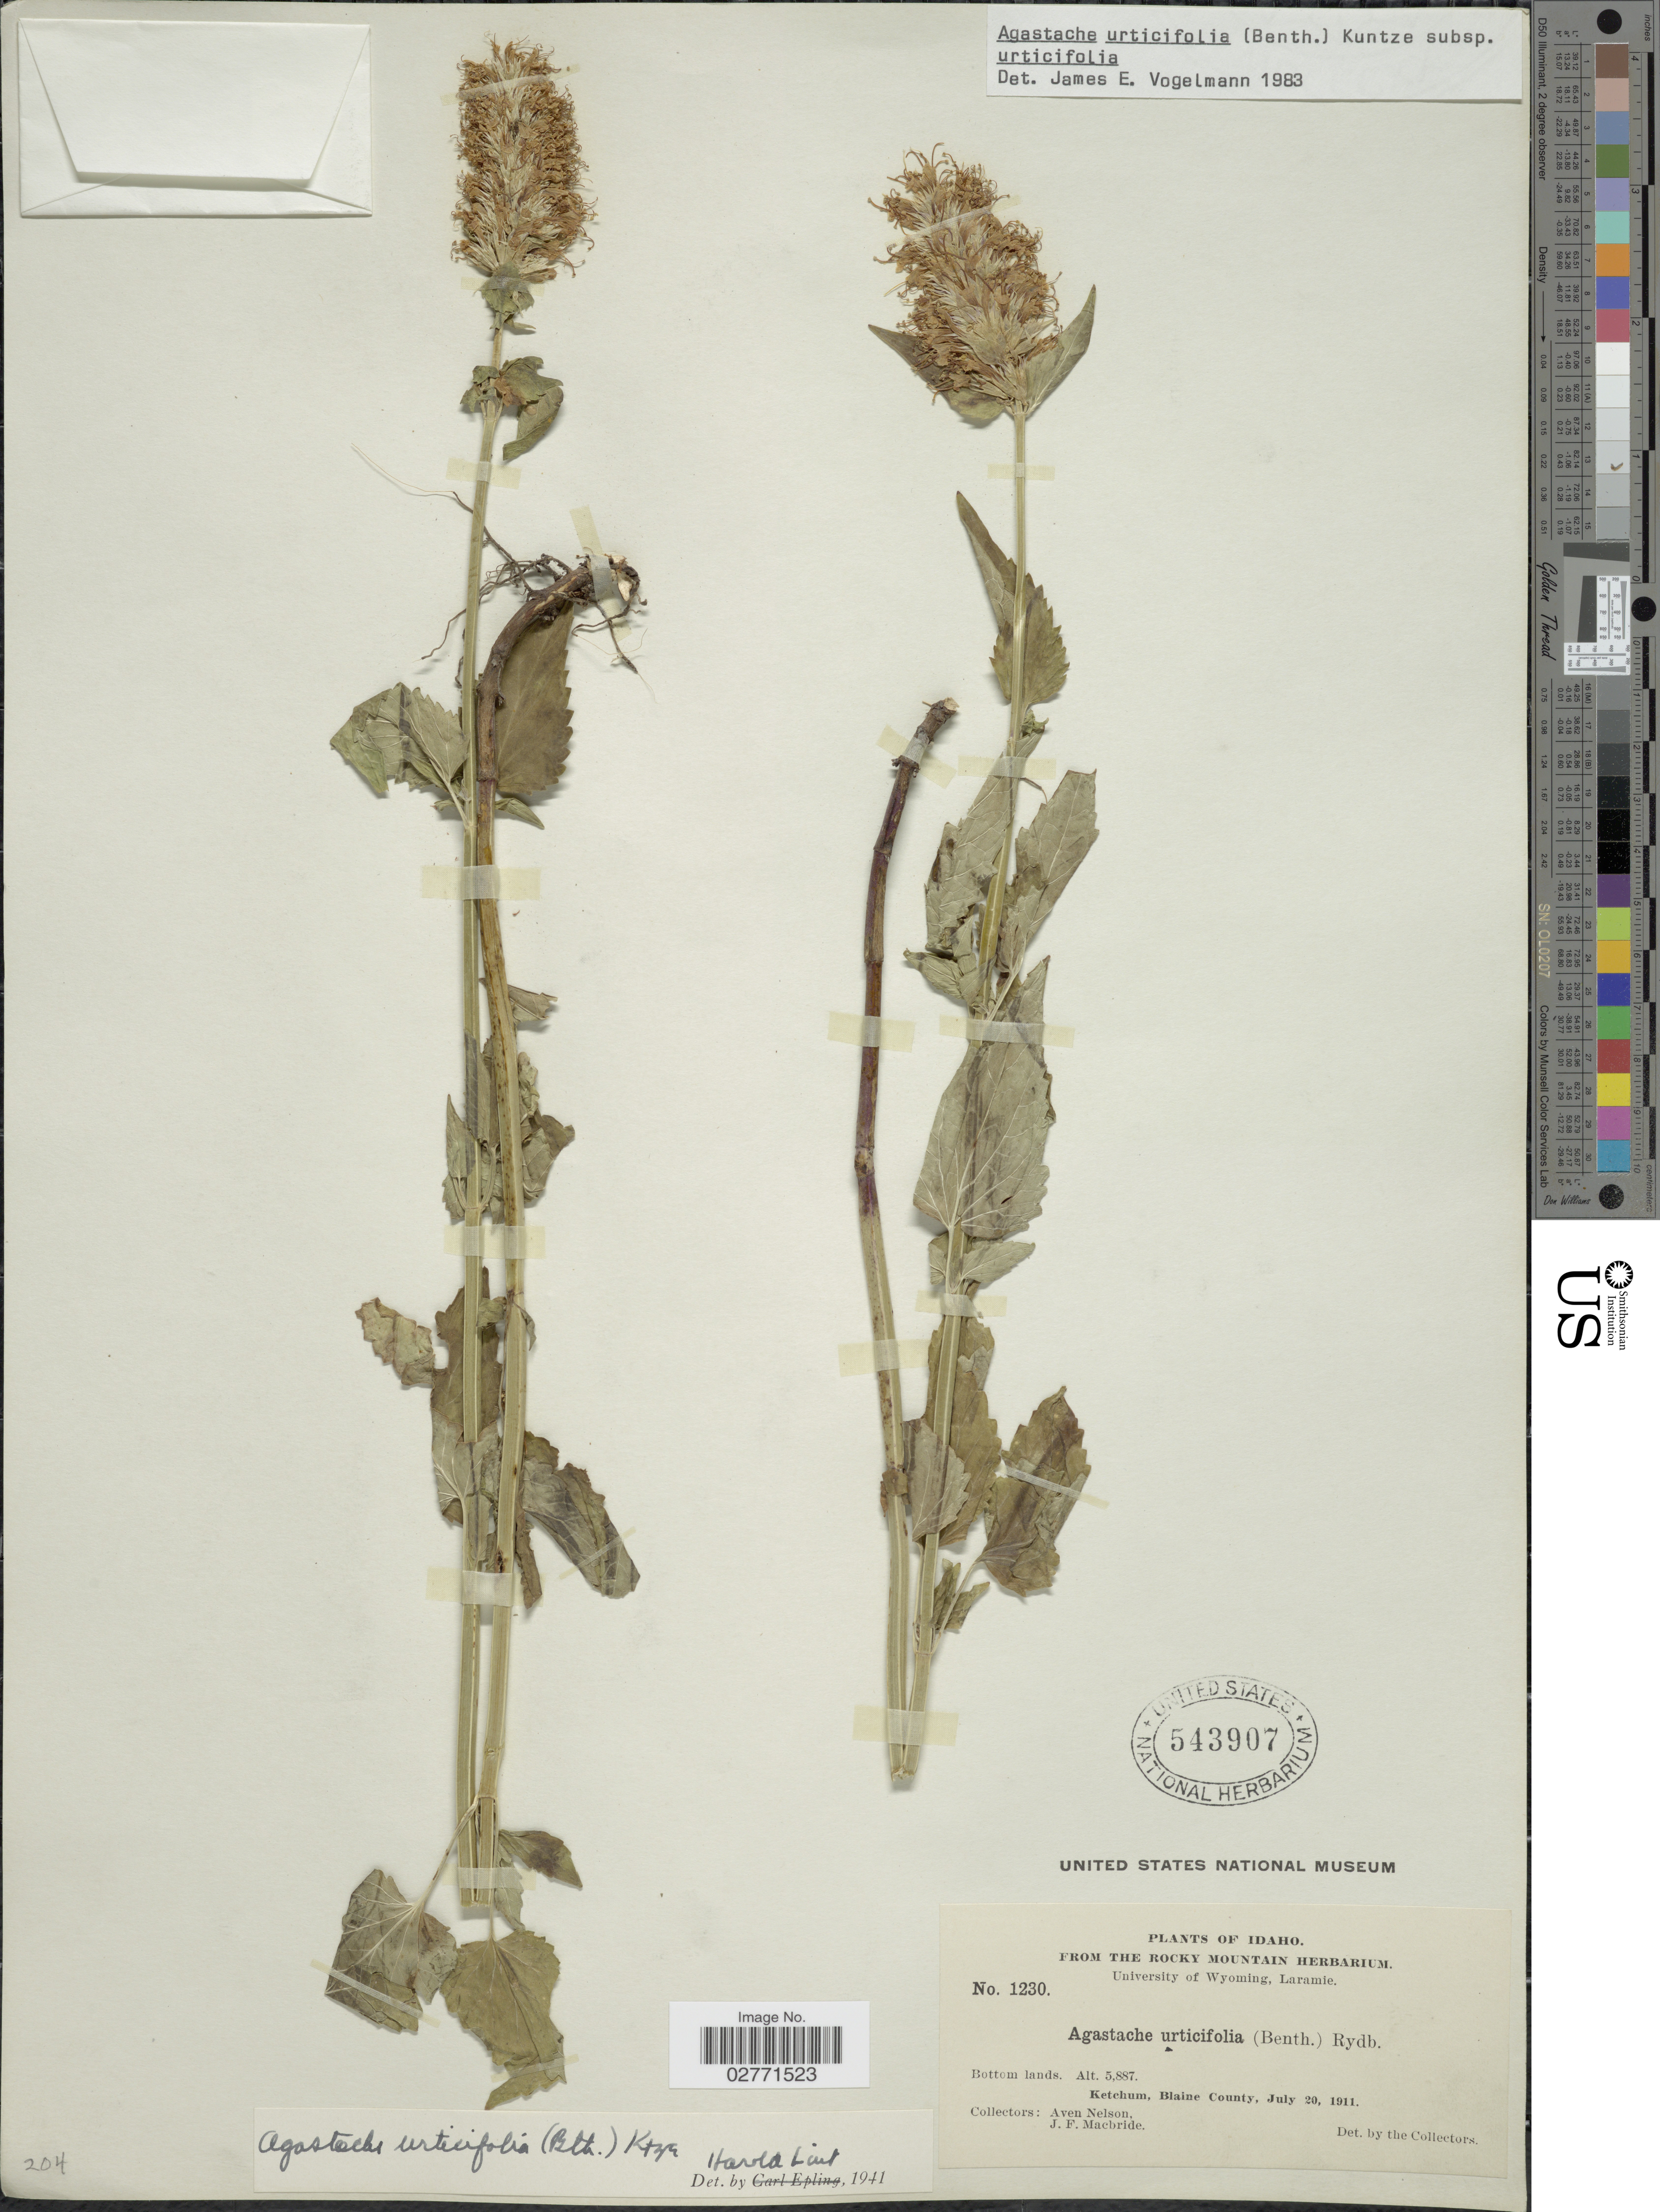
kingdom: Plantae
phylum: Tracheophyta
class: Magnoliopsida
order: Lamiales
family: Lamiaceae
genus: Agastache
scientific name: Agastache urticifolia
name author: (Benth.) Kuntze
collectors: A. Nelson & J. F. Macbride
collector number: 1230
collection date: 1911-07-20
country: United States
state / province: Idaho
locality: Ketchum, Blaine County.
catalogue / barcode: US 543907